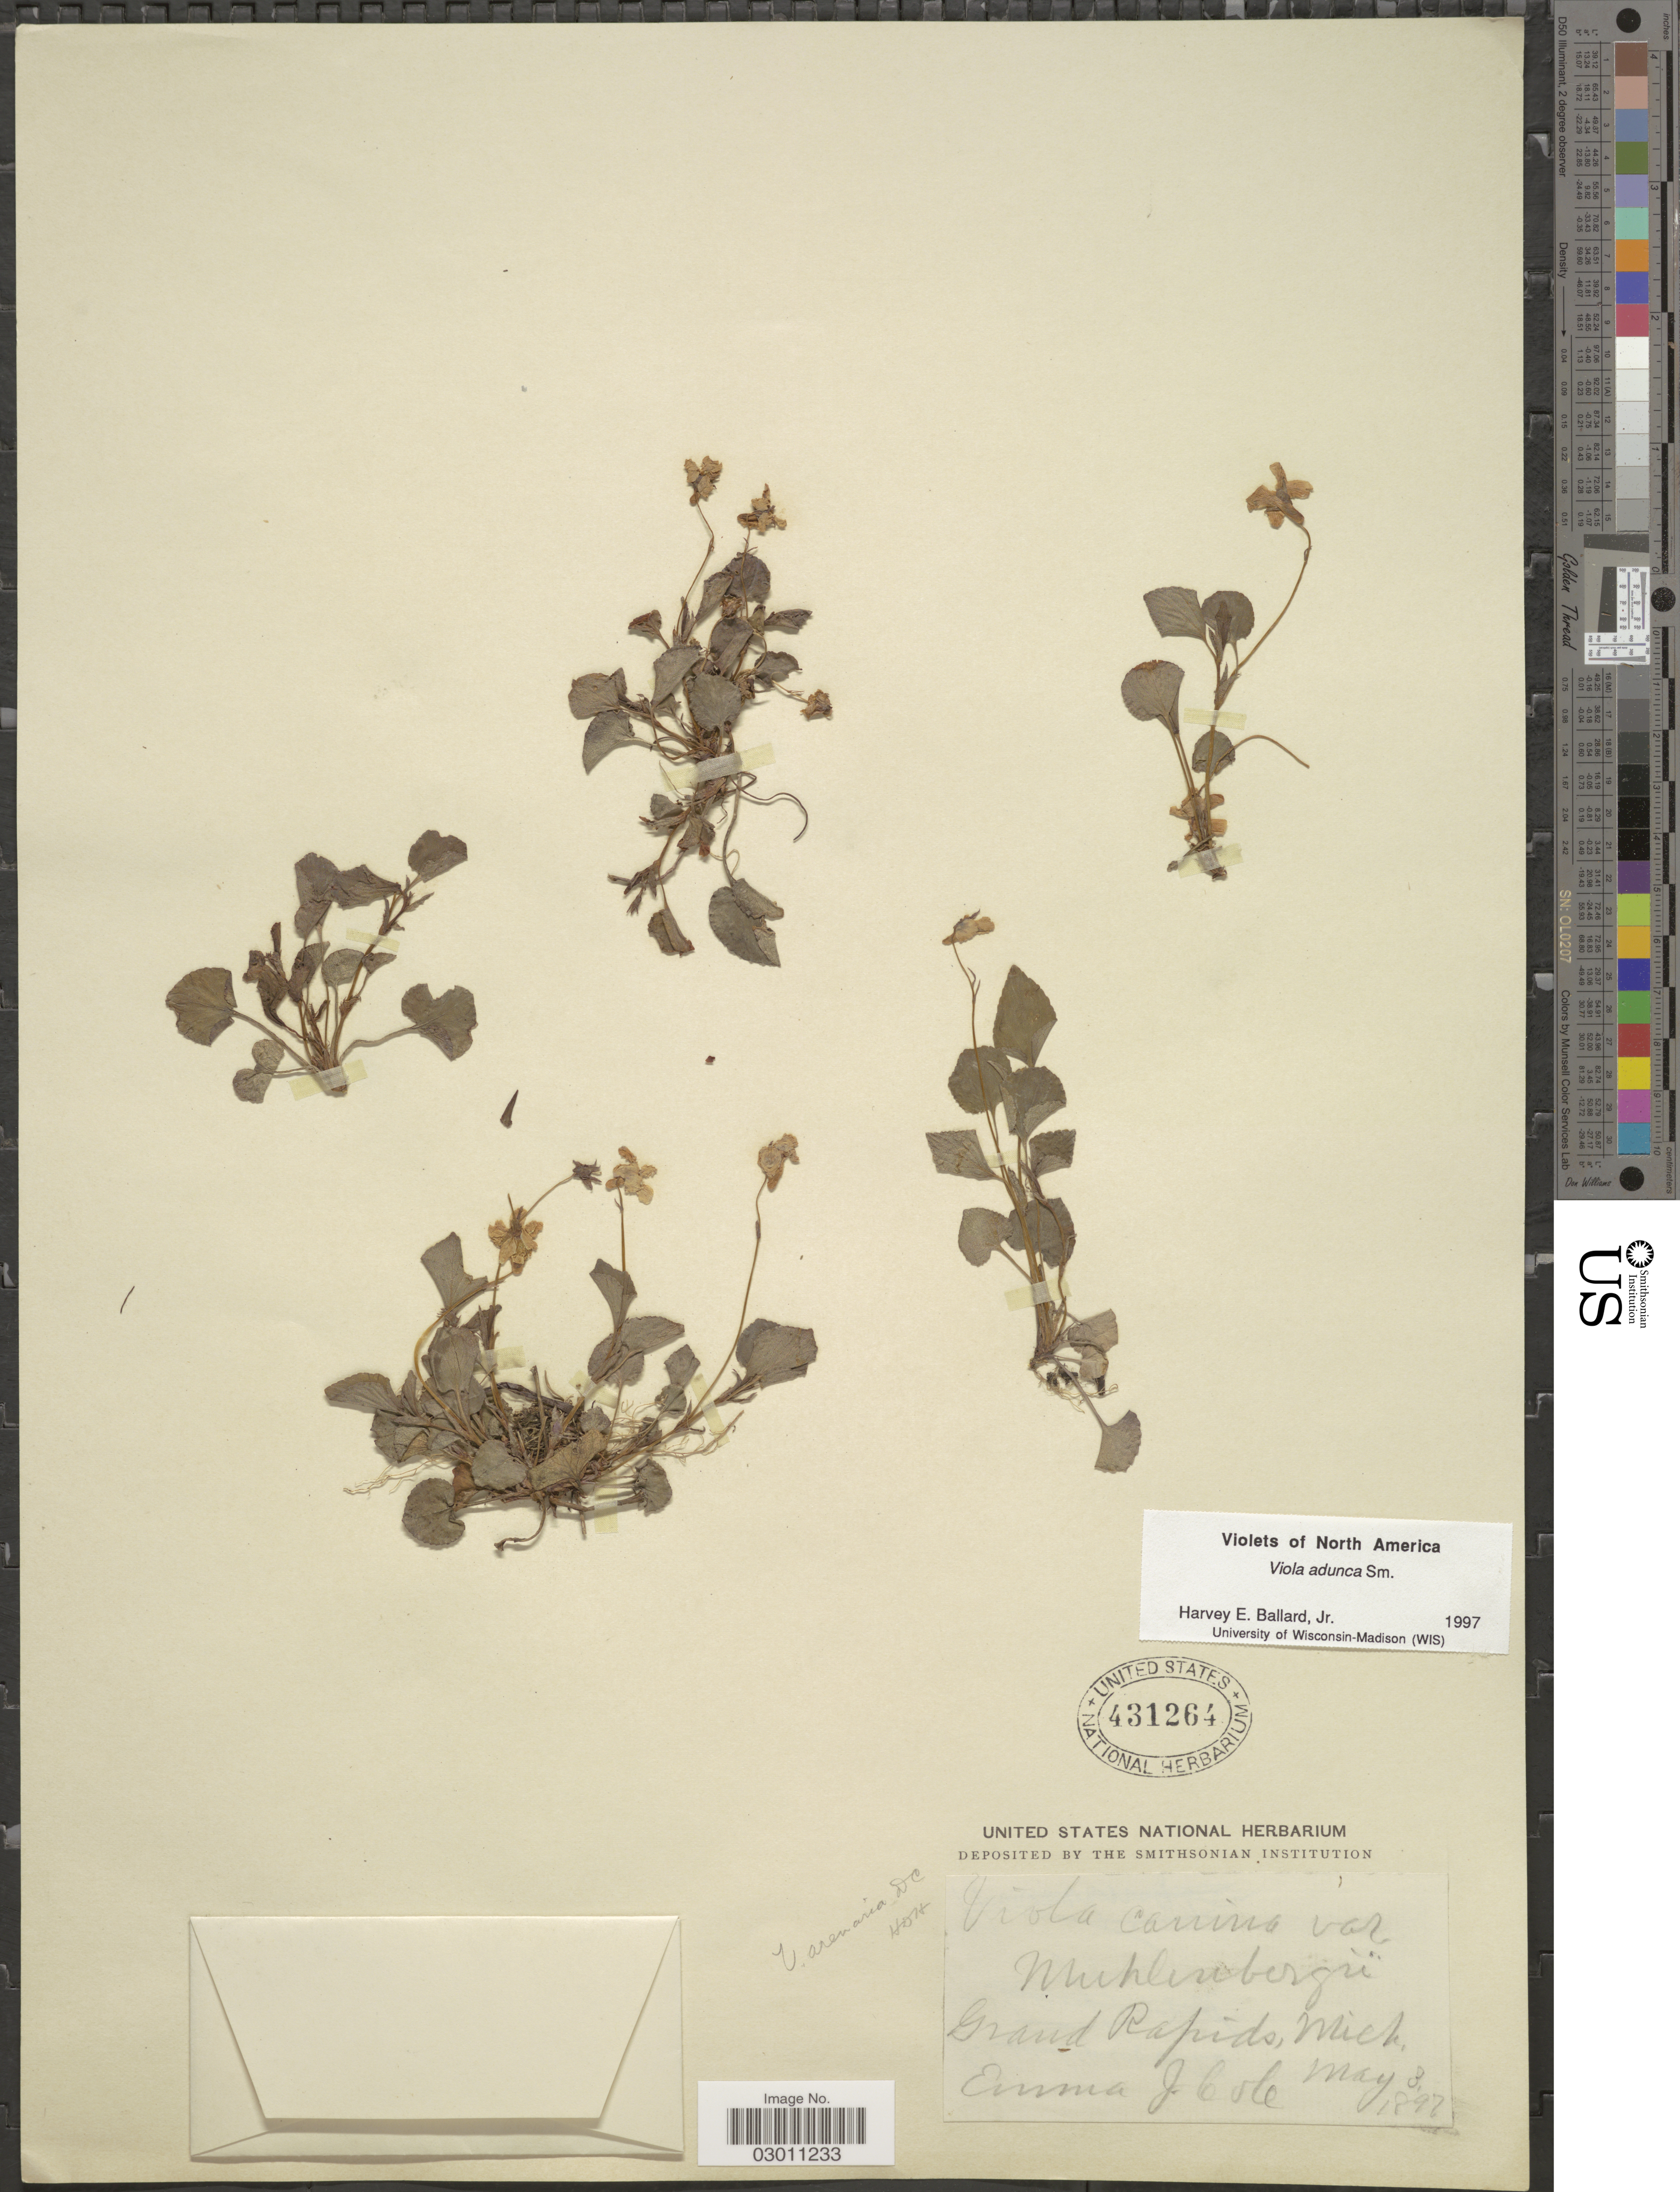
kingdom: Plantae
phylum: Tracheophyta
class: Magnoliopsida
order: Malpighiales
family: Violaceae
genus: Viola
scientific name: Viola adunca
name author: Sm.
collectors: E. Cole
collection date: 1897-05-03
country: United States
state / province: Michigan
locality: Grand Rapids, Mich.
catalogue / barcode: US 431264